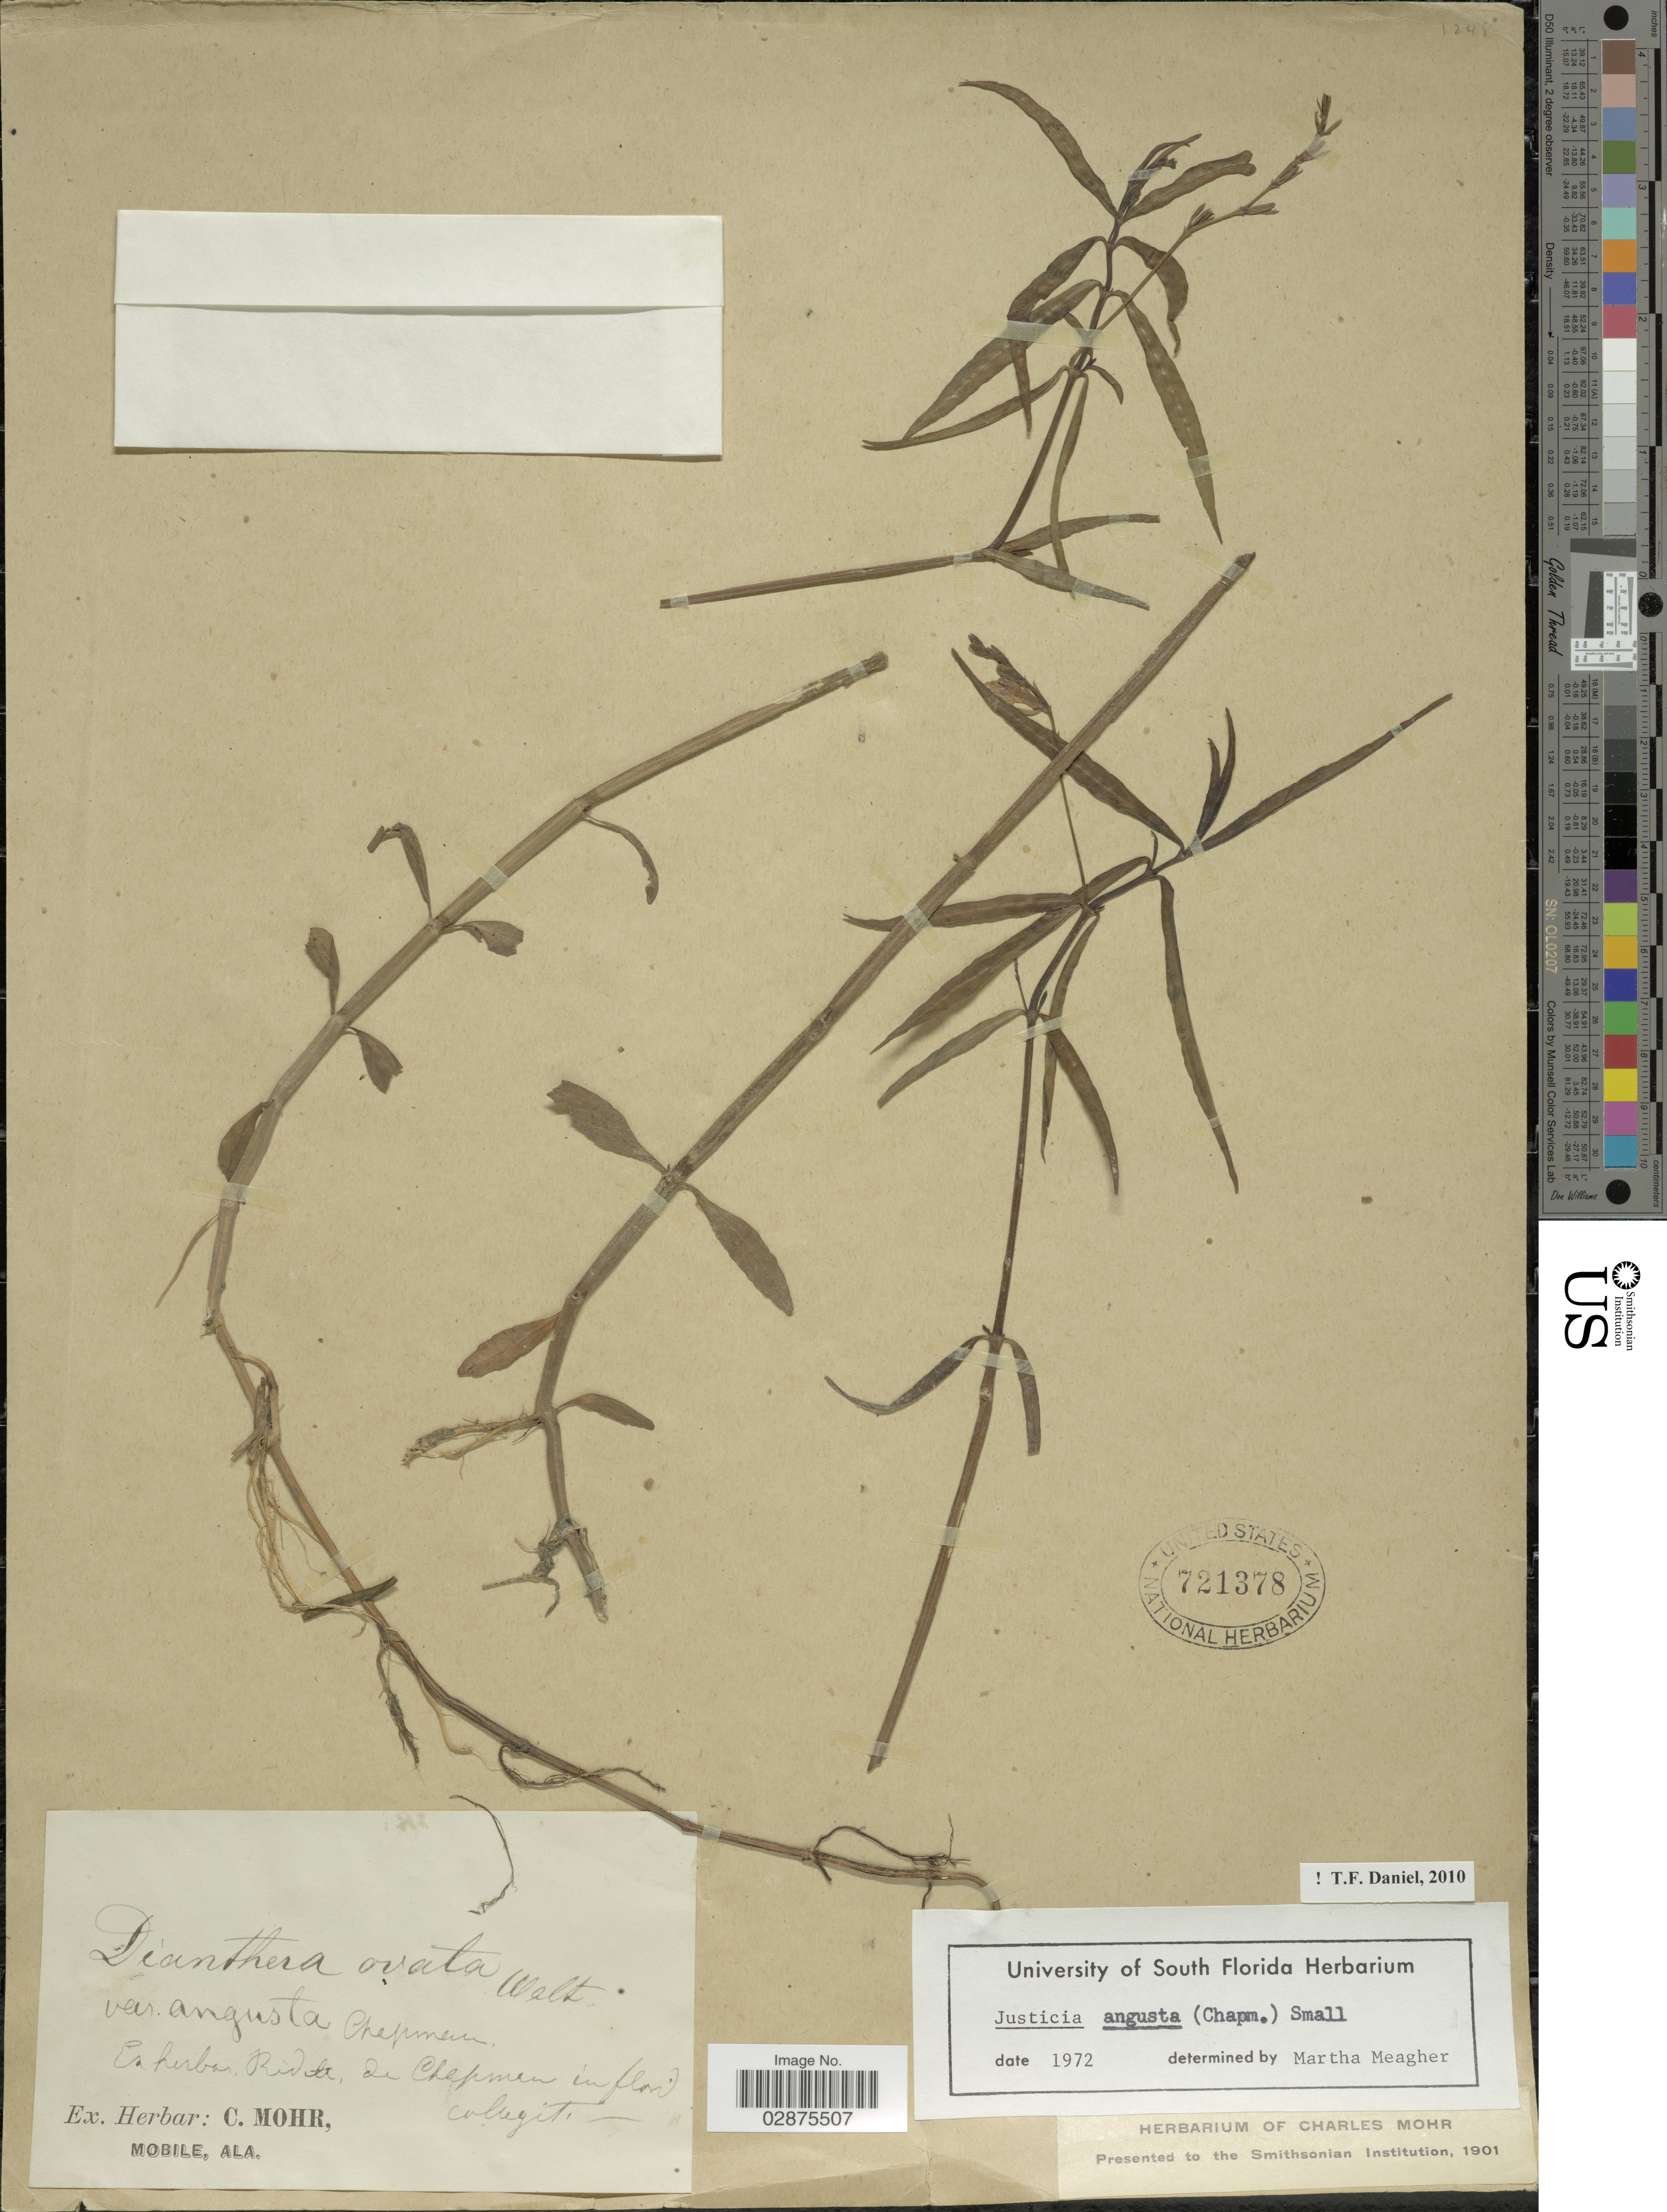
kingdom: Plantae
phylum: Tracheophyta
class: Magnoliopsida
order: Lamiales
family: Acanthaceae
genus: Justicia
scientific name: Justicia angusta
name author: (Chapm.) Small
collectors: ex herb. C. Mohr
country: United States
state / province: Alabama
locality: Mobile.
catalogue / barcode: US 721378